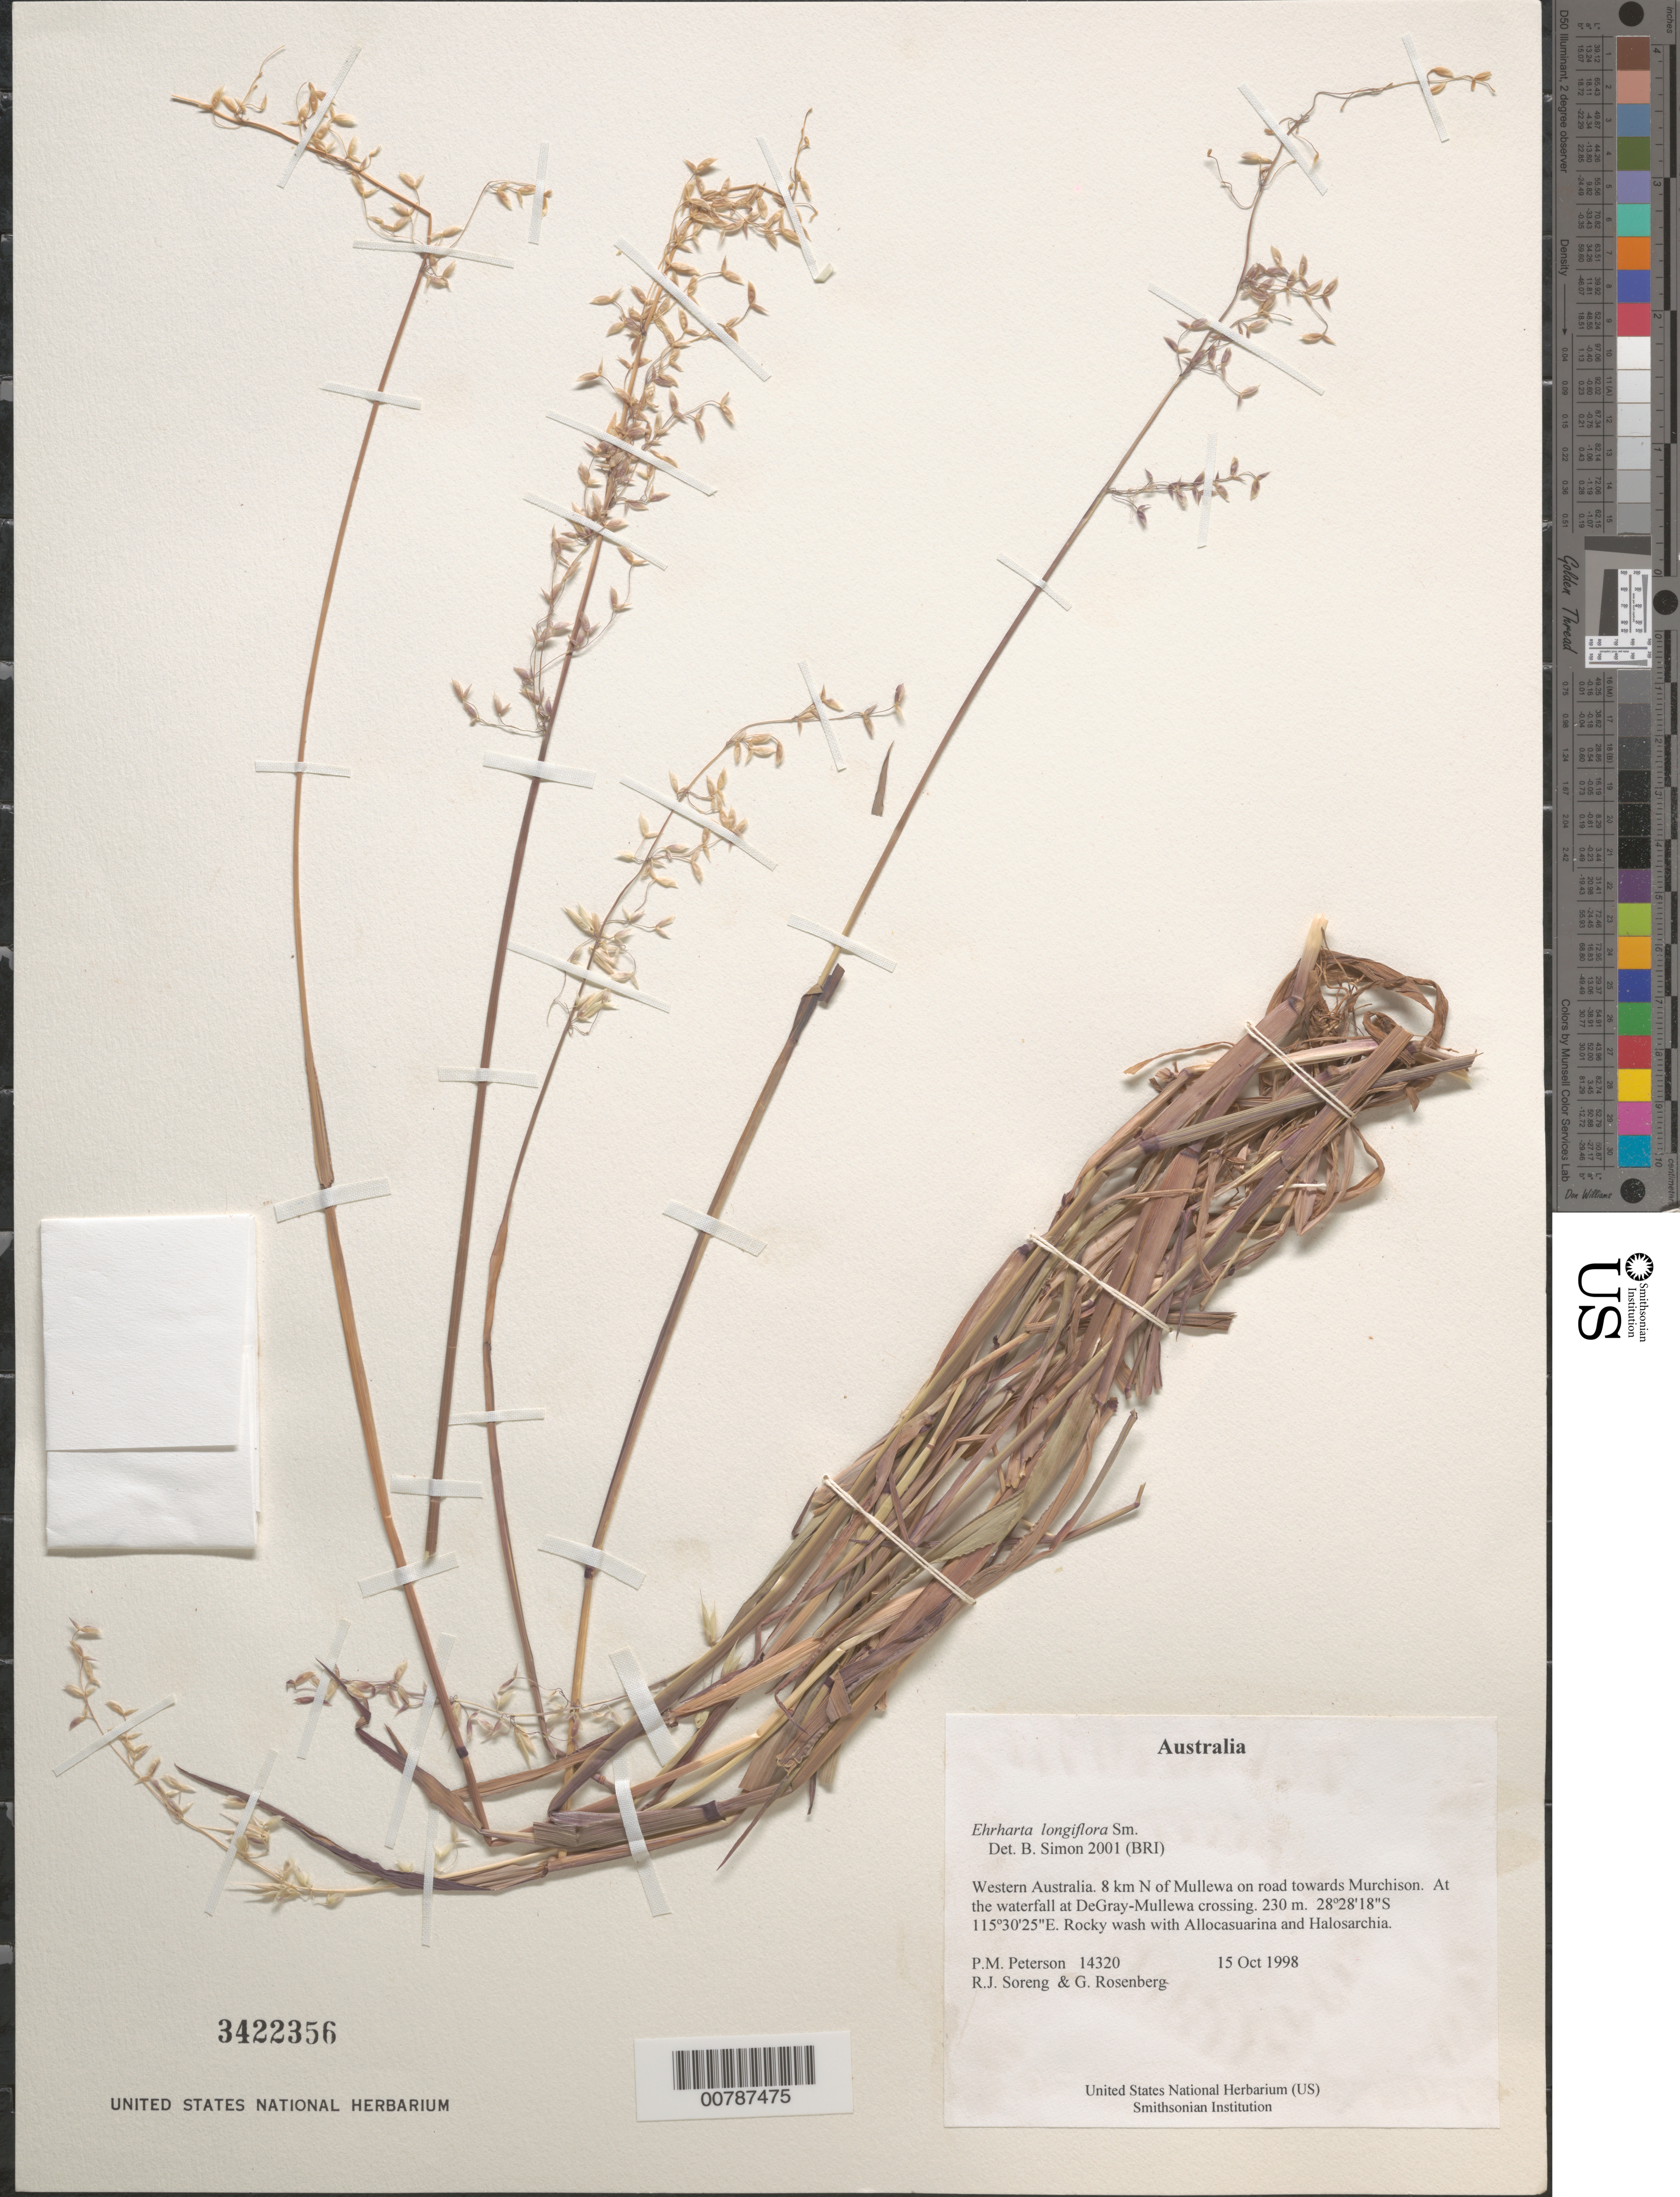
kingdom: Plantae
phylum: Tracheophyta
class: Liliopsida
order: Poales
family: Poaceae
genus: Ehrharta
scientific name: Ehrharta longiflora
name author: Sm.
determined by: Simon, B.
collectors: P. M. Peterson, R. J. Soreng & G. Rosenberg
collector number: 14320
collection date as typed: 15 Oct 1998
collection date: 1998-10-15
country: Australia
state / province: Western Australia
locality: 8 km N of Mullewa on road towards Murchison. At the waterfall at DeGray-Mullewa crossing.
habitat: Rocky wash with Allocasuarina and Halosarchia.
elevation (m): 230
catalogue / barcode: US 3422356